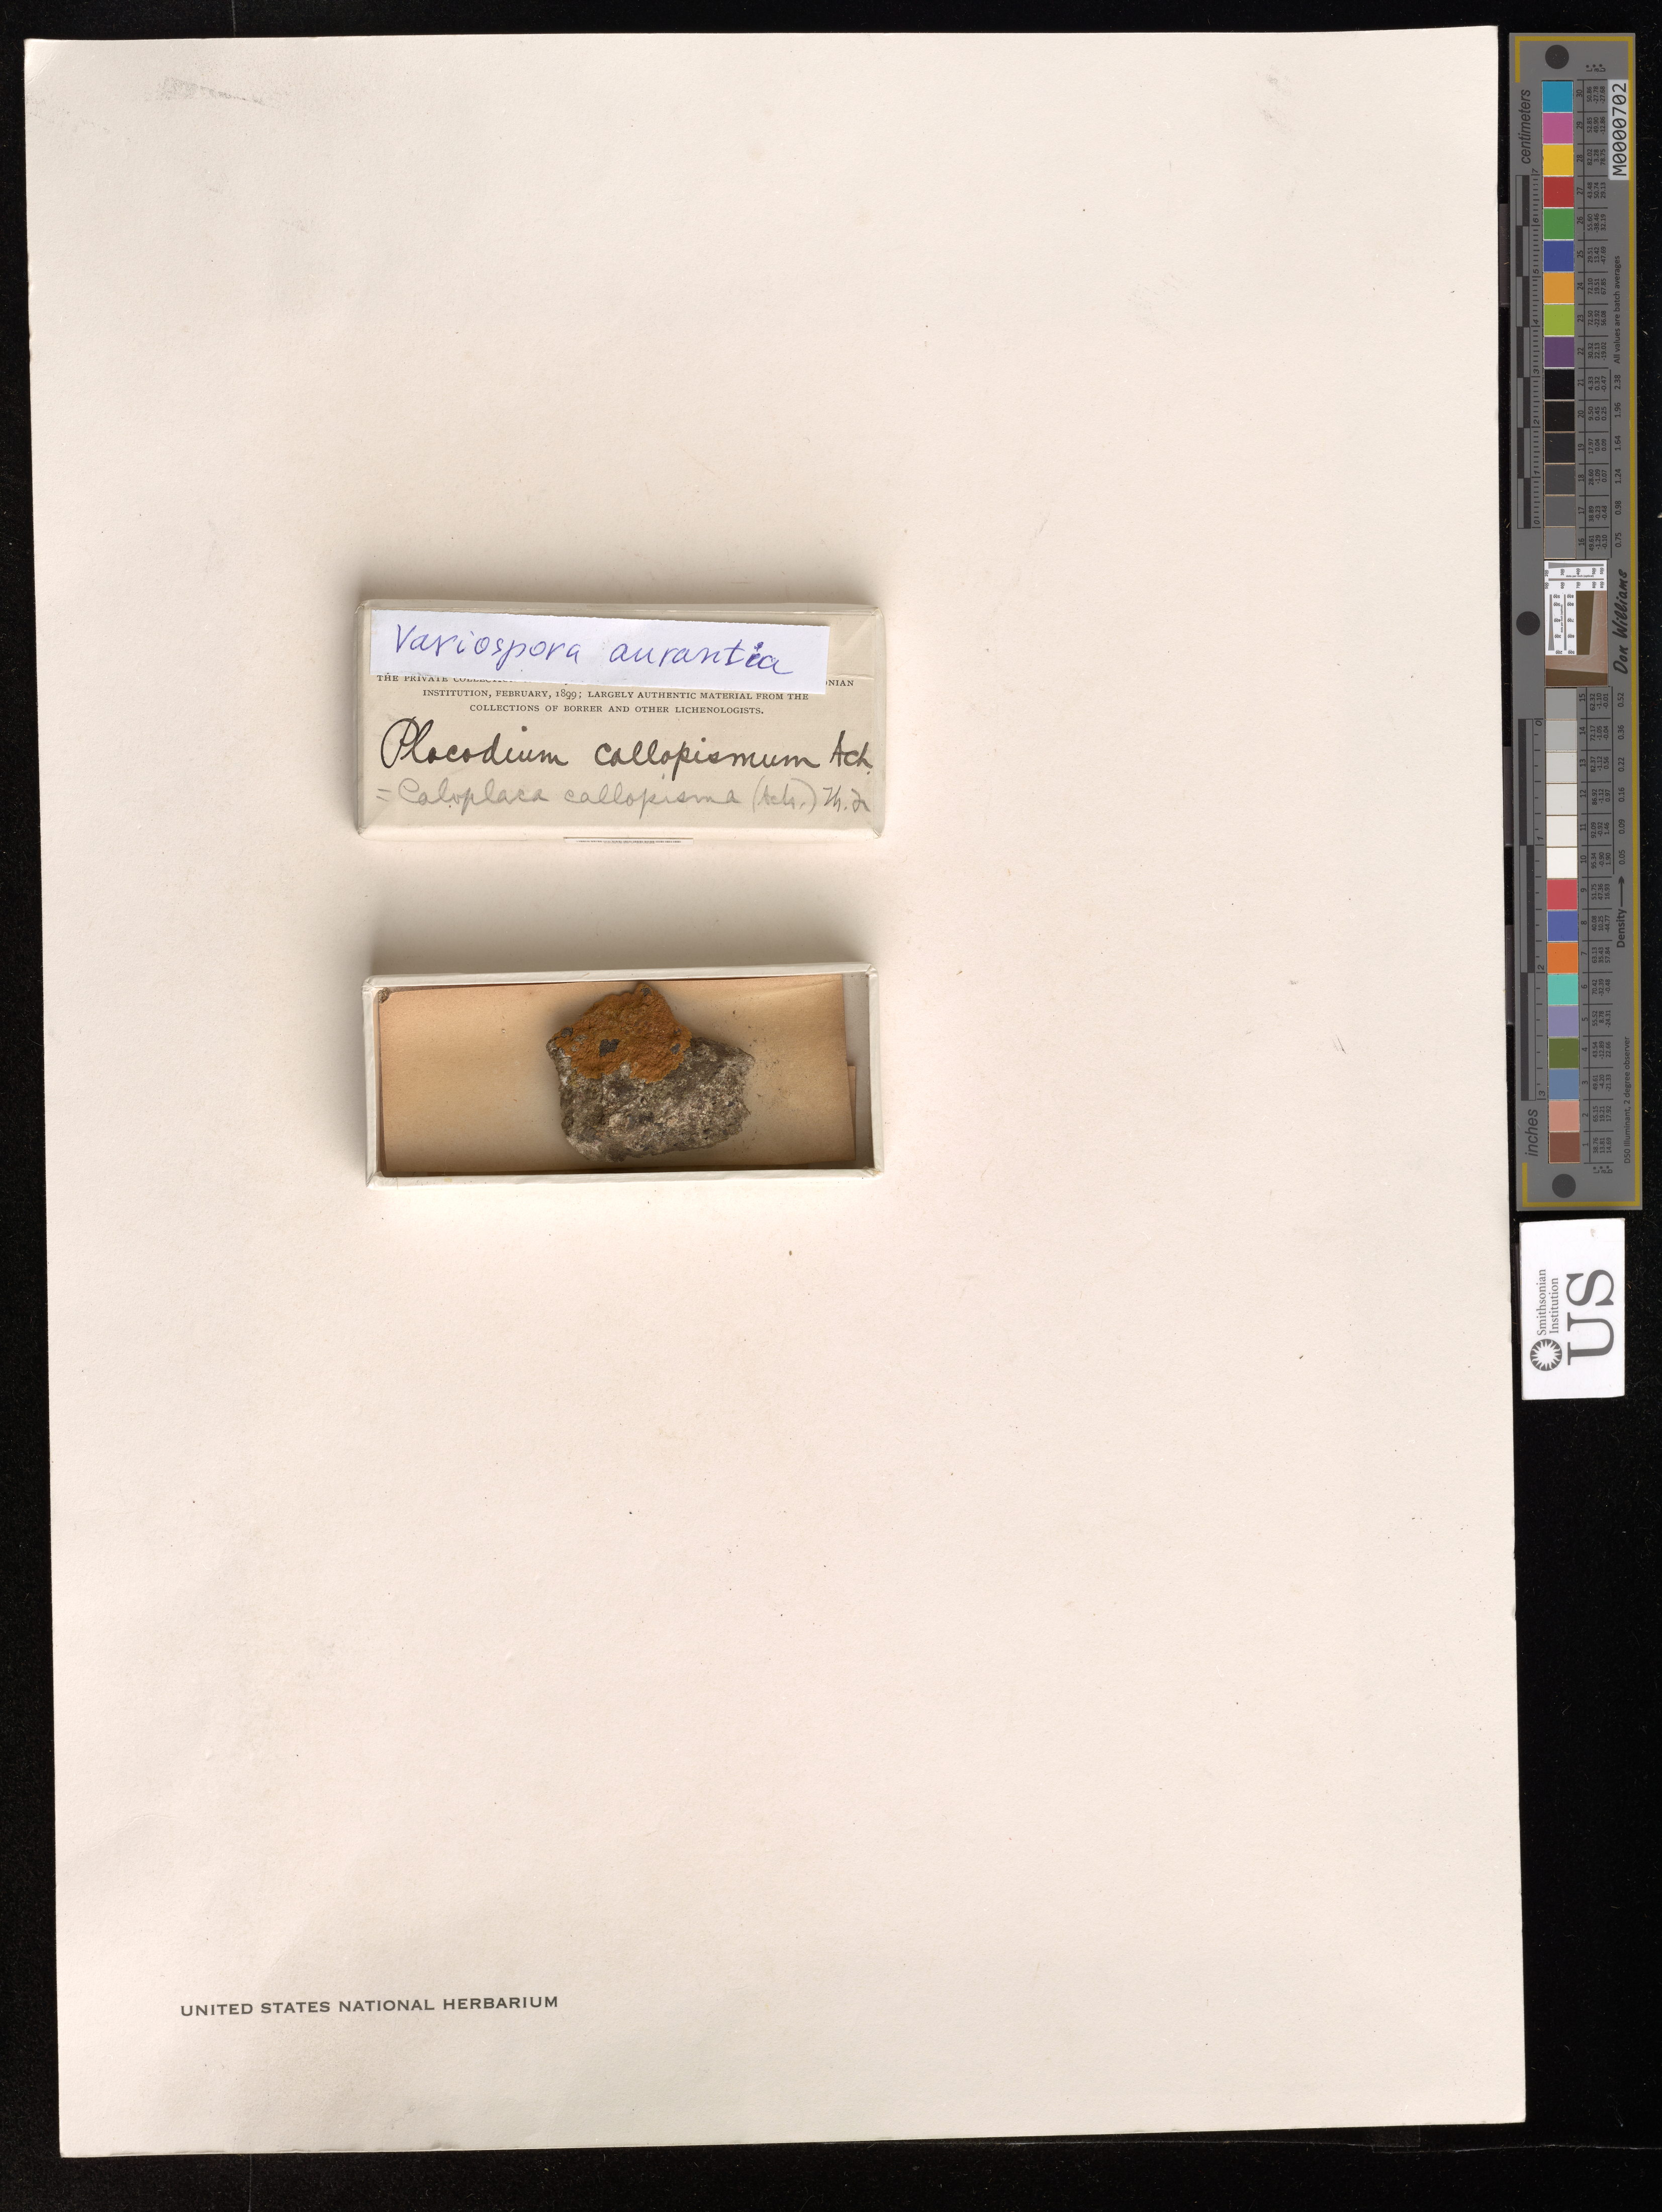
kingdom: Fungi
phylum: Ascomycota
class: Lecanoromycetes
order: Teloschistales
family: Teloschistaceae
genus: Variospora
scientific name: Variospora aurantia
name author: (Pers.) Arup et al.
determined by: Lichen Identifications Updating Project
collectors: J. G. Baker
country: United Kingdom